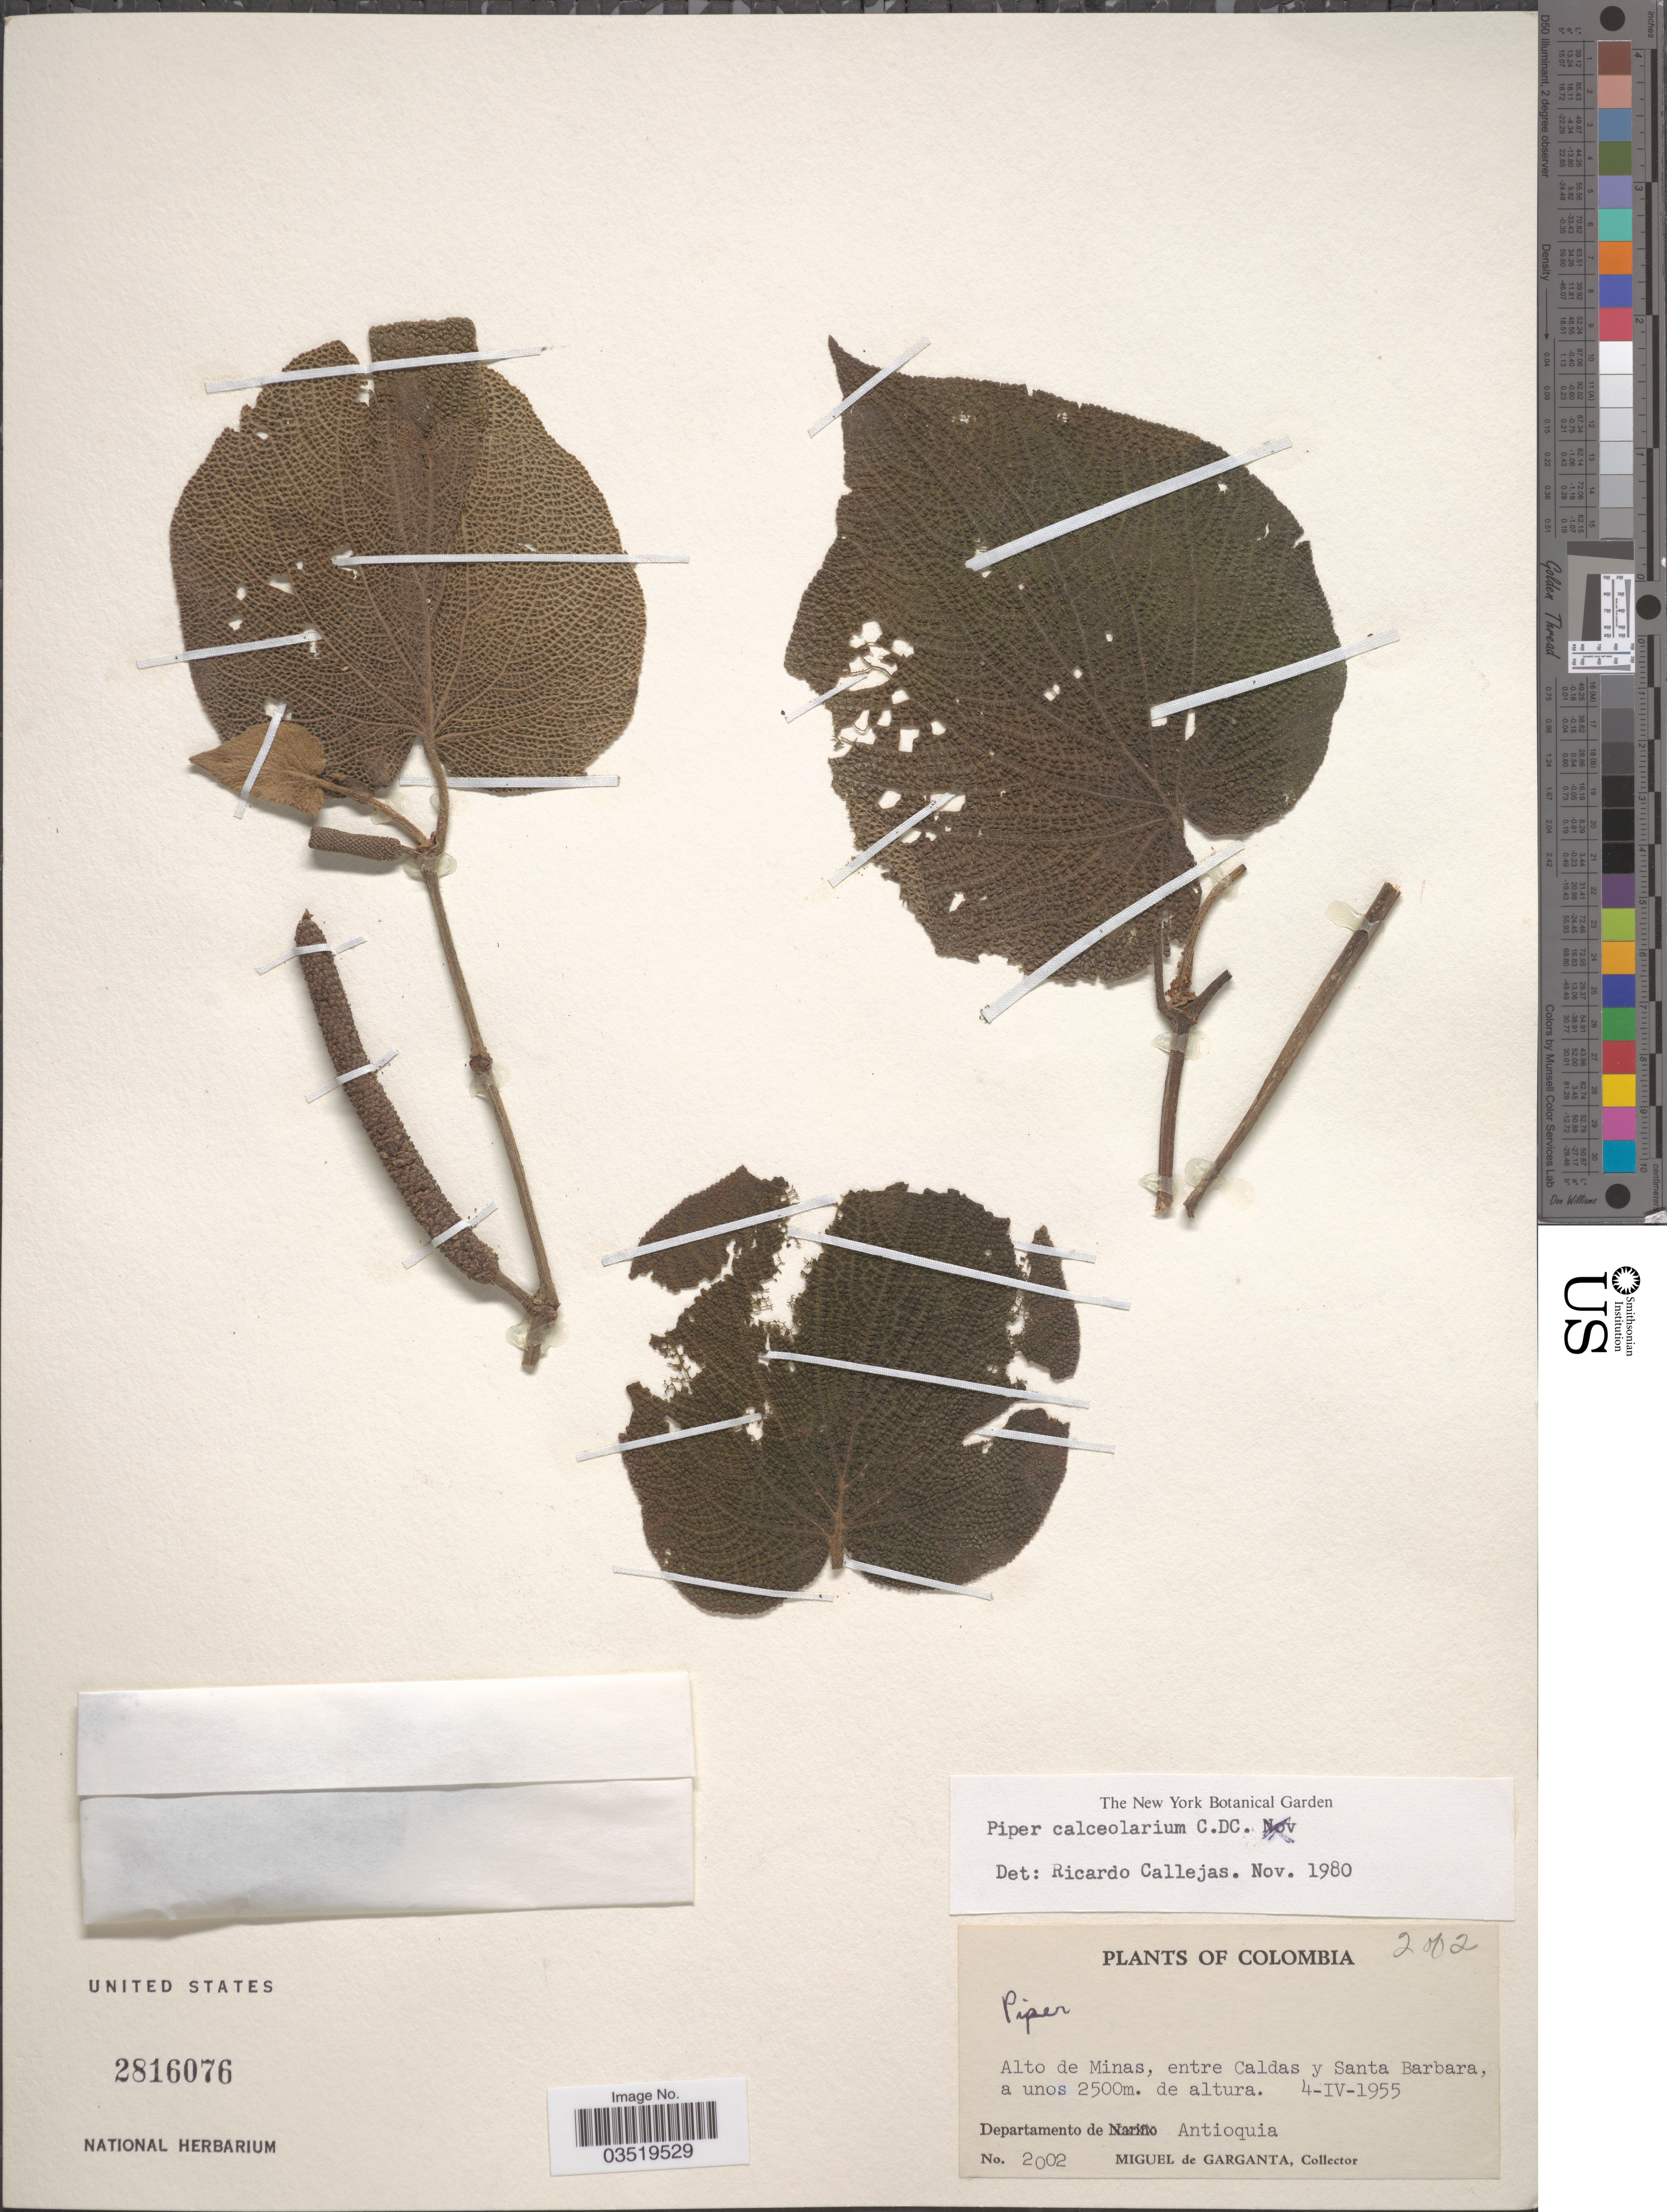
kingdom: Plantae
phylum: Tracheophyta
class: Magnoliopsida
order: Piperales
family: Piperaceae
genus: Piper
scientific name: Piper calceolarium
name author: C. DC.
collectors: M. Garganta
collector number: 2002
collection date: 1955-04-04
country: Colombia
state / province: Antioquia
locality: Alto de Minas, entre Caldas y Santa Barbara. Departamento de Antioquia.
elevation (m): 2500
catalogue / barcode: US 2816076